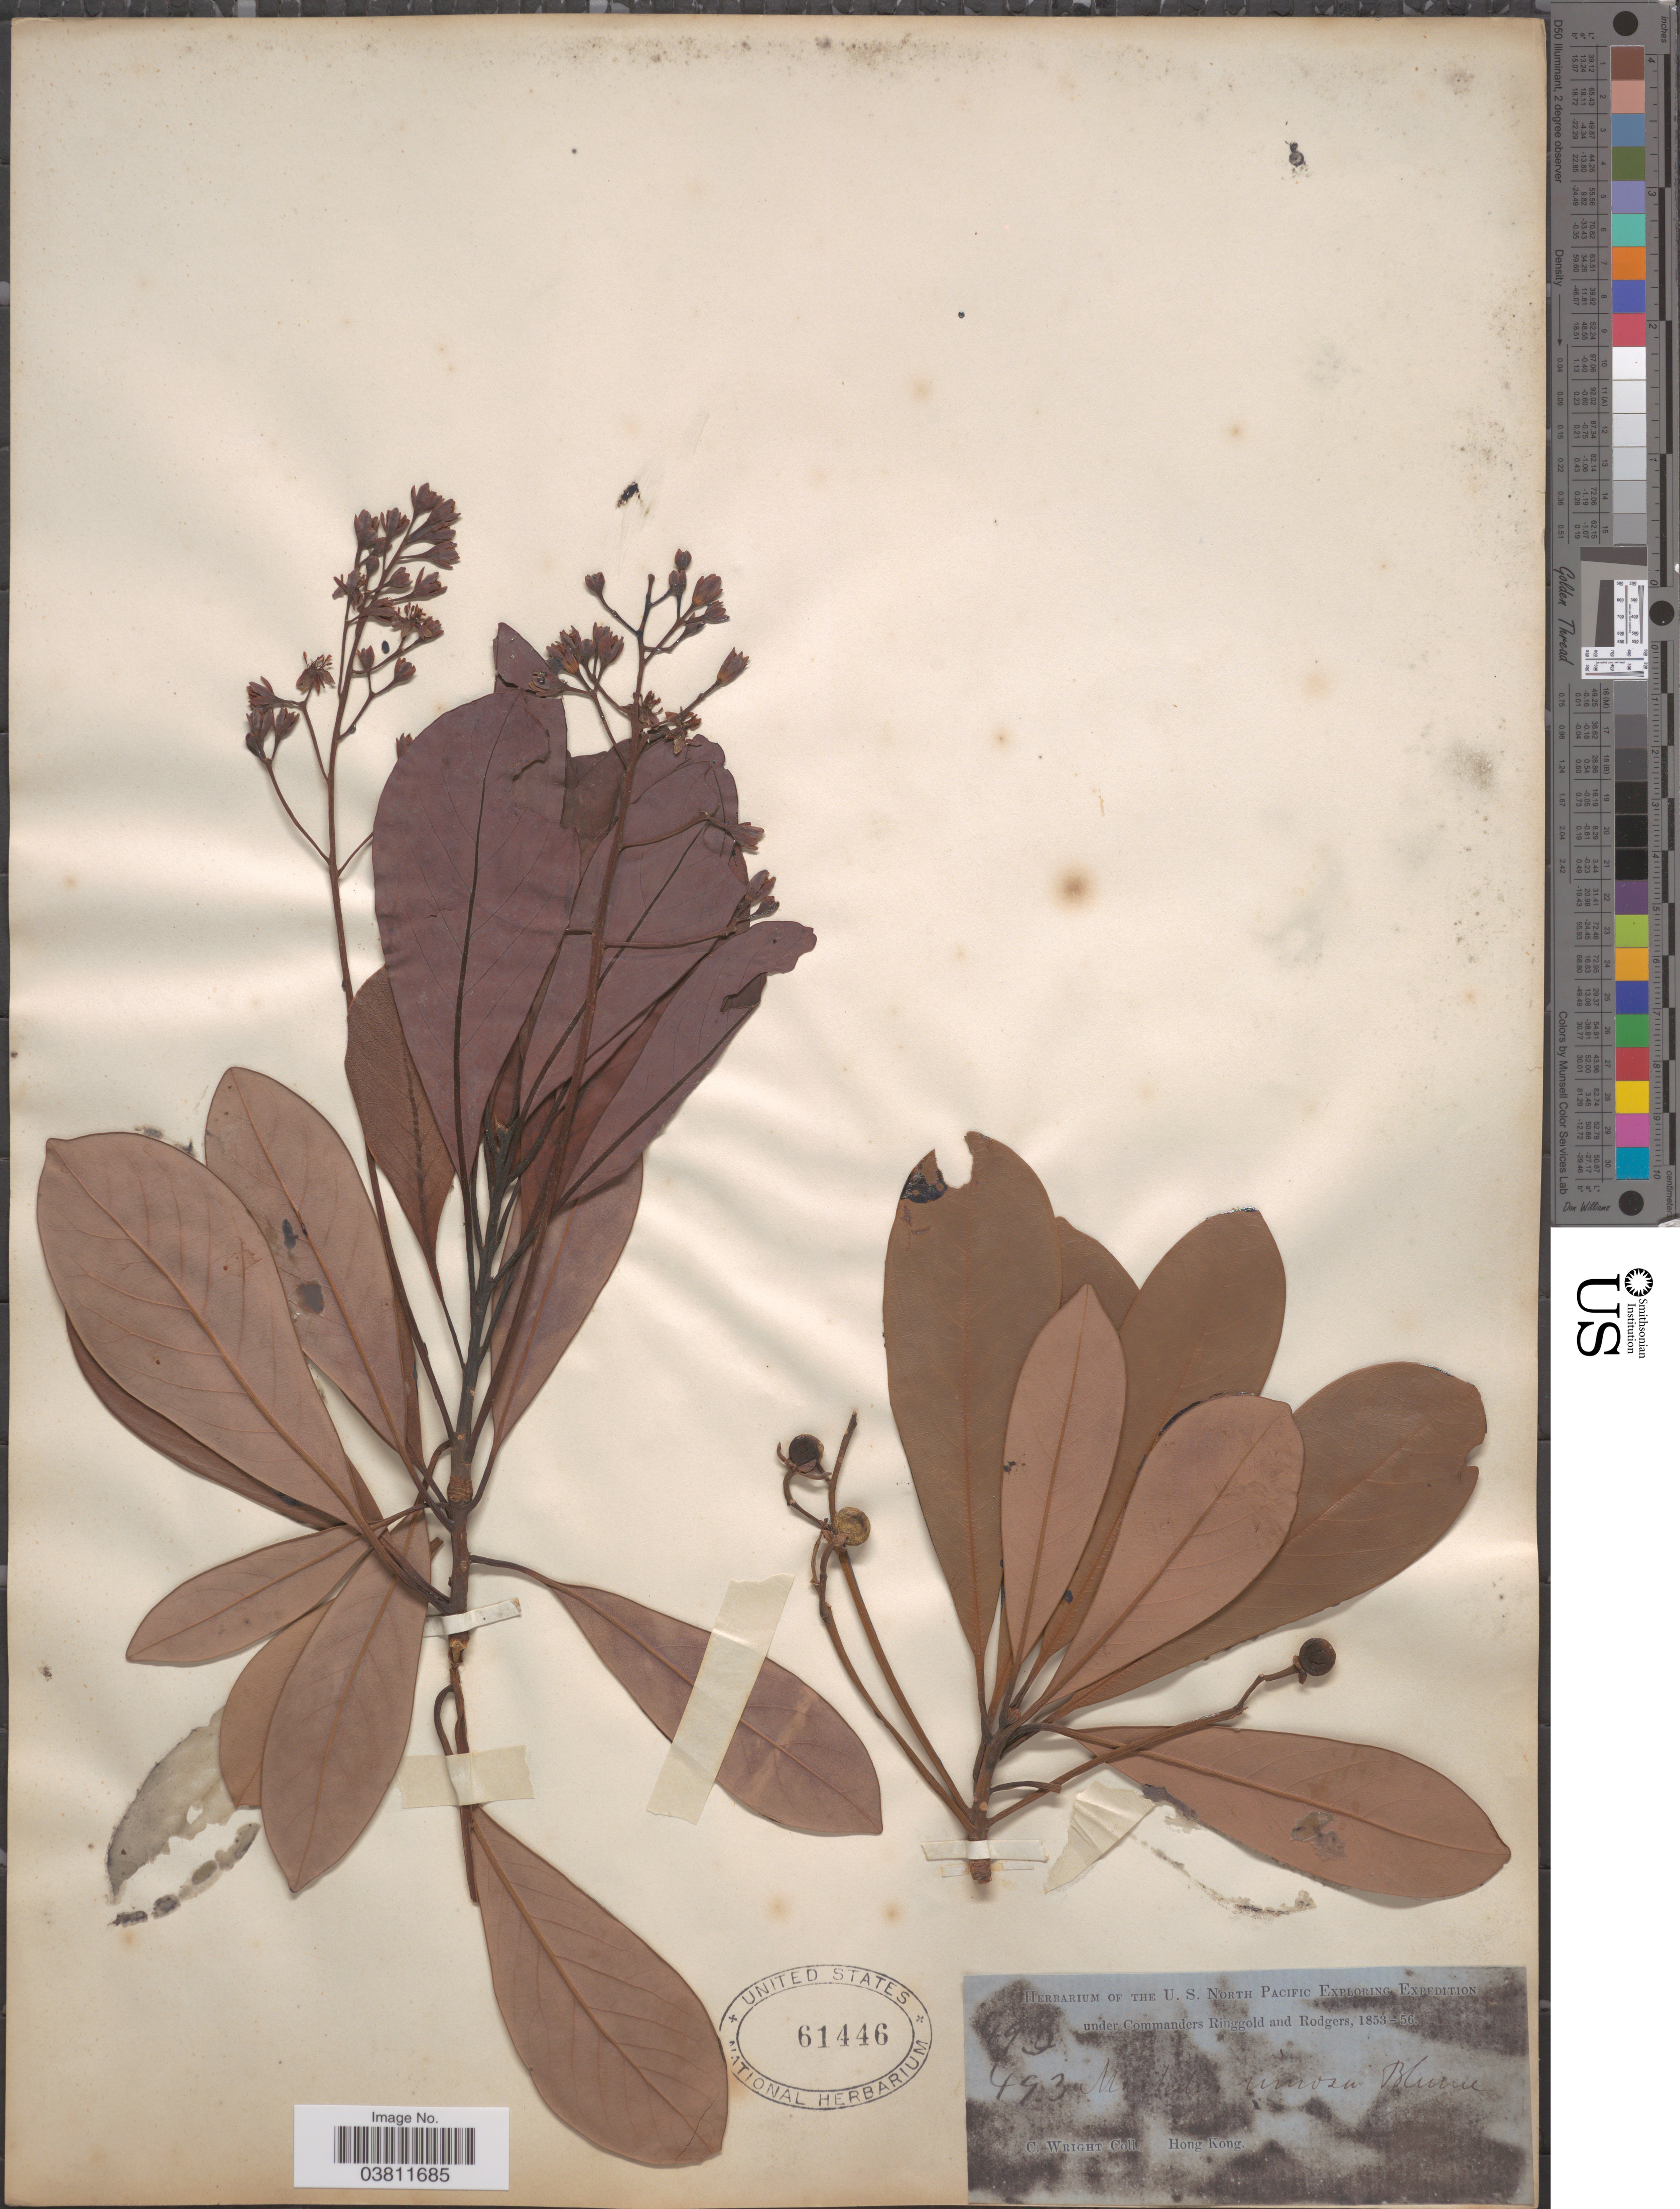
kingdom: Plantae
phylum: Tracheophyta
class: Magnoliopsida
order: Laurales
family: Lauraceae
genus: Machilus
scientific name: Machilus rimosa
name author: (Blume) Blume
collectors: C. Wright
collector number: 493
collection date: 1853/1856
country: China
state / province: Hong Kong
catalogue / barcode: US 61446